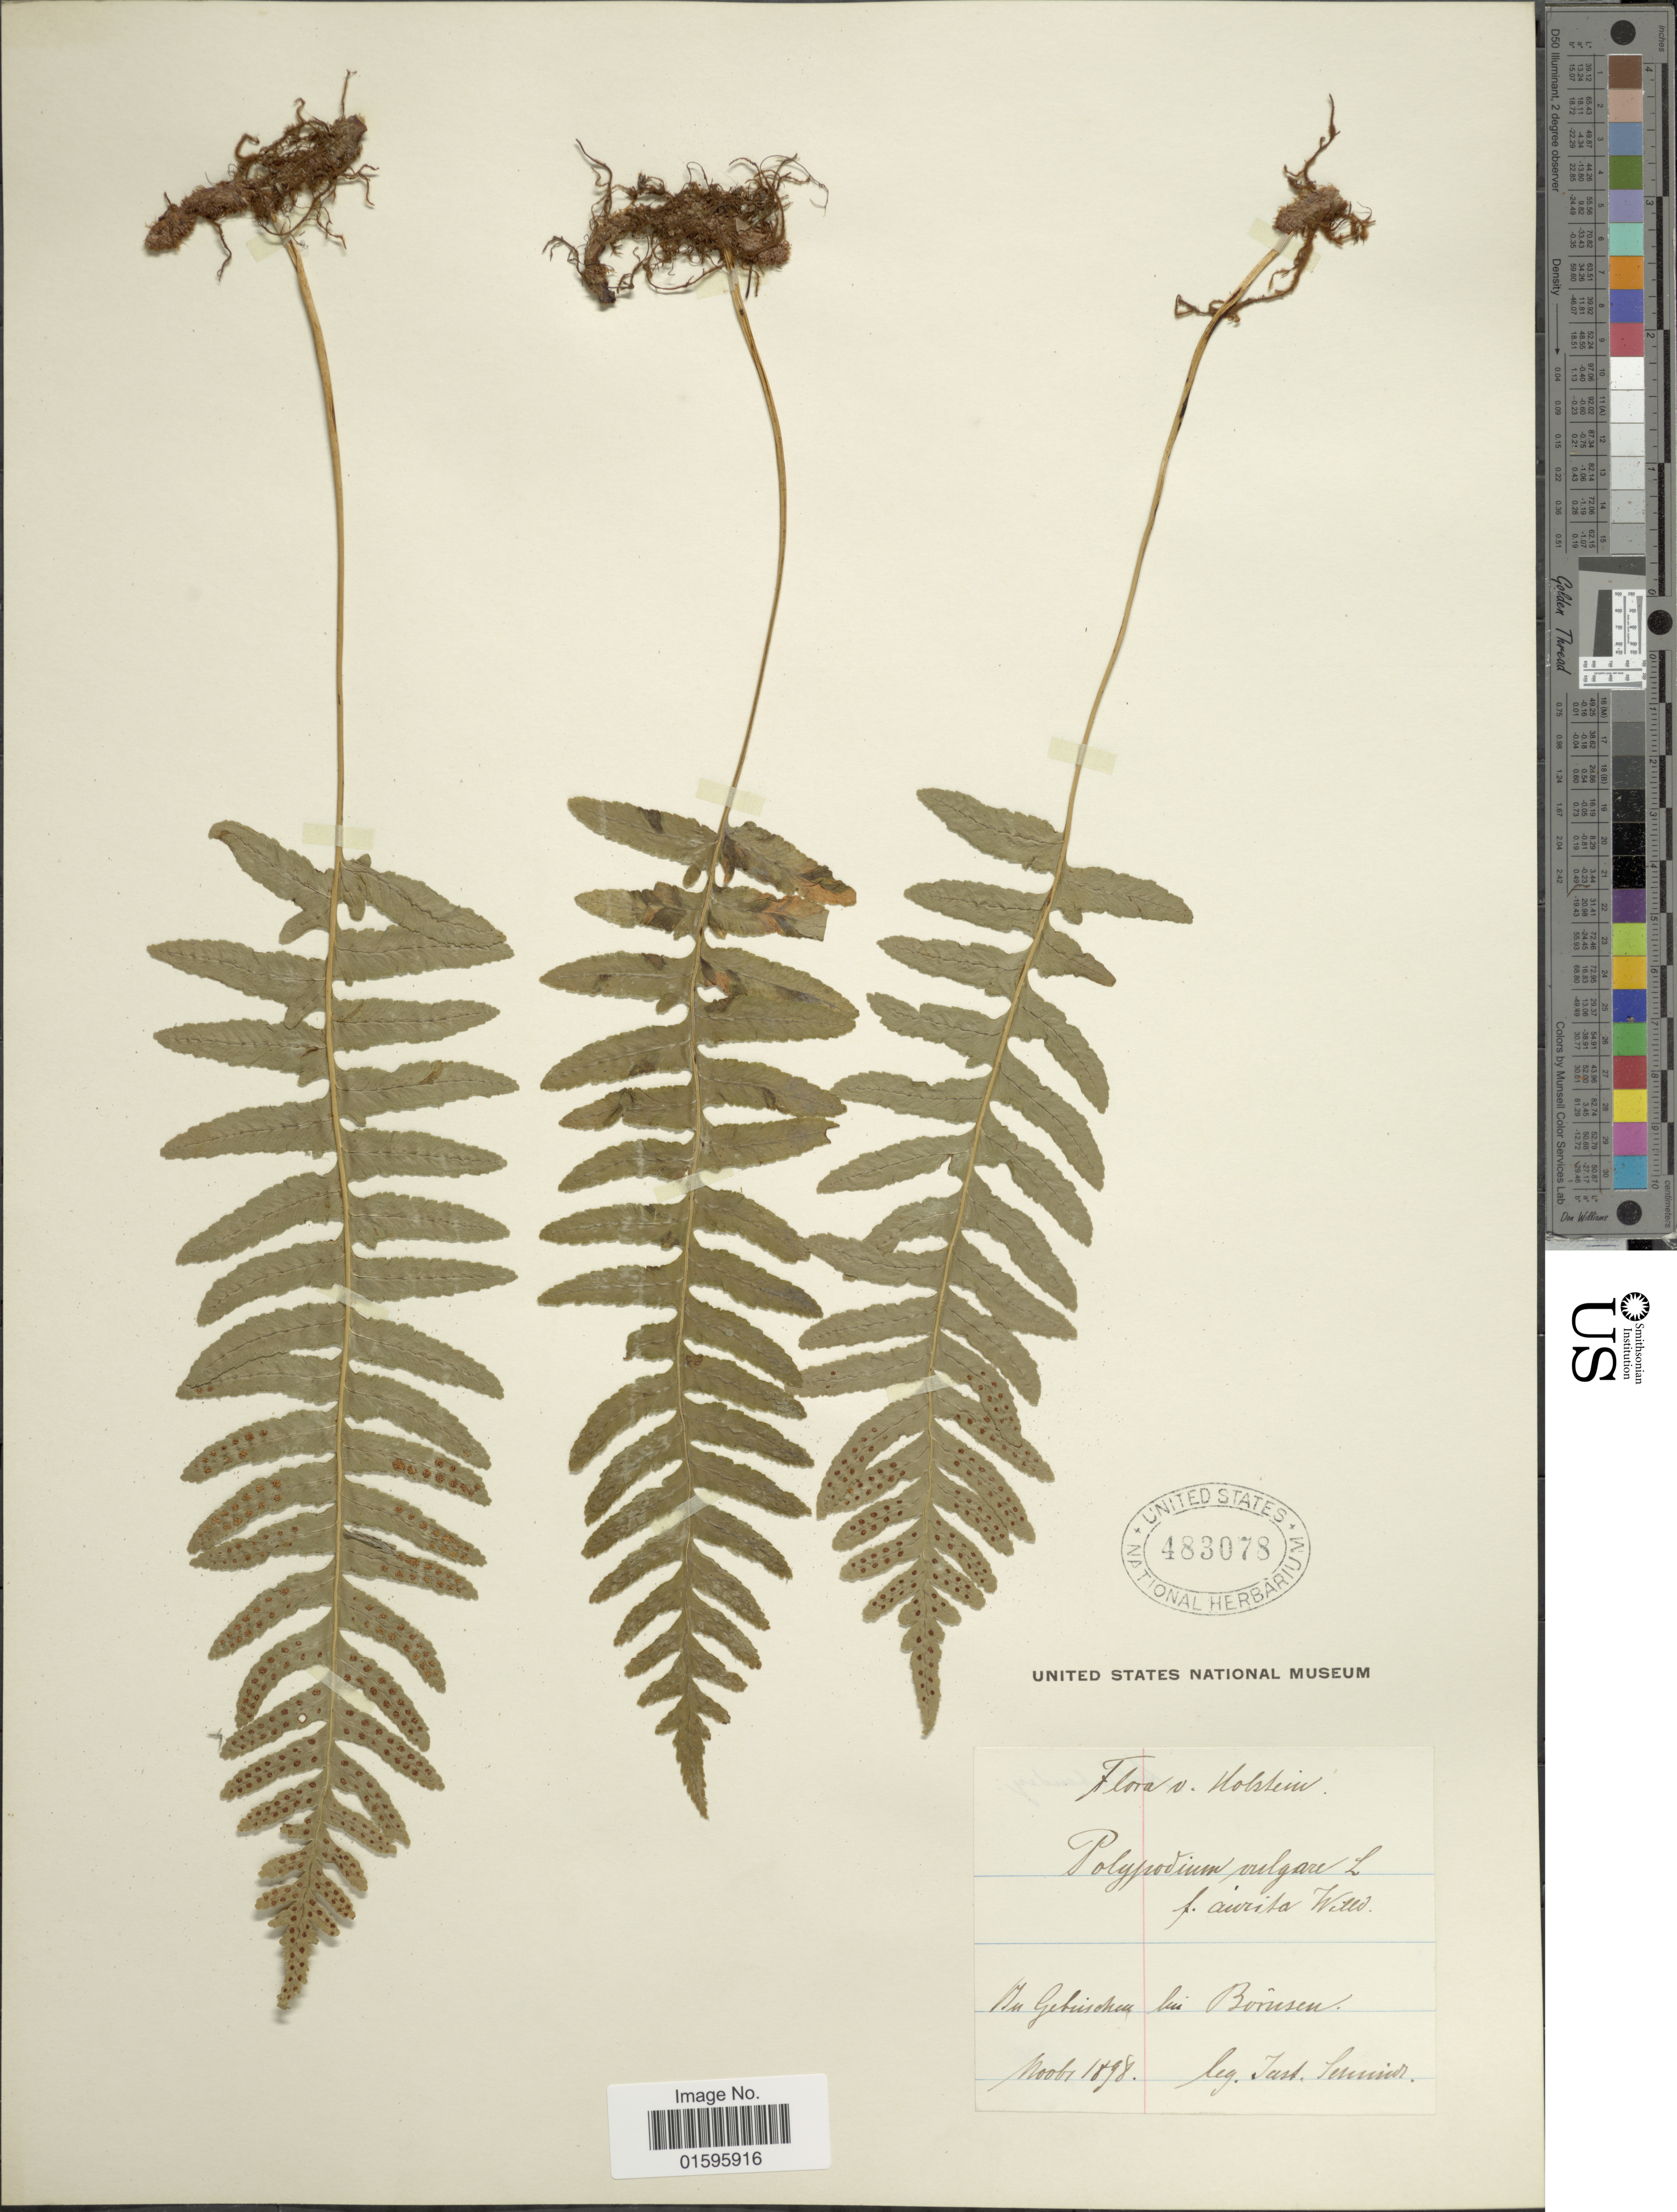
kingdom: Plantae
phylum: Tracheophyta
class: Polypodiopsida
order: Polypodiales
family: Polypodiaceae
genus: Polypodium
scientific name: Polypodium vulgare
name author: L.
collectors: J. Schmidt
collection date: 1898-11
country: Germany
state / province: Schleswig-Holstein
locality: Holstein, in Gesbuschen bei Borusen [interpreted]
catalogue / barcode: US 483078